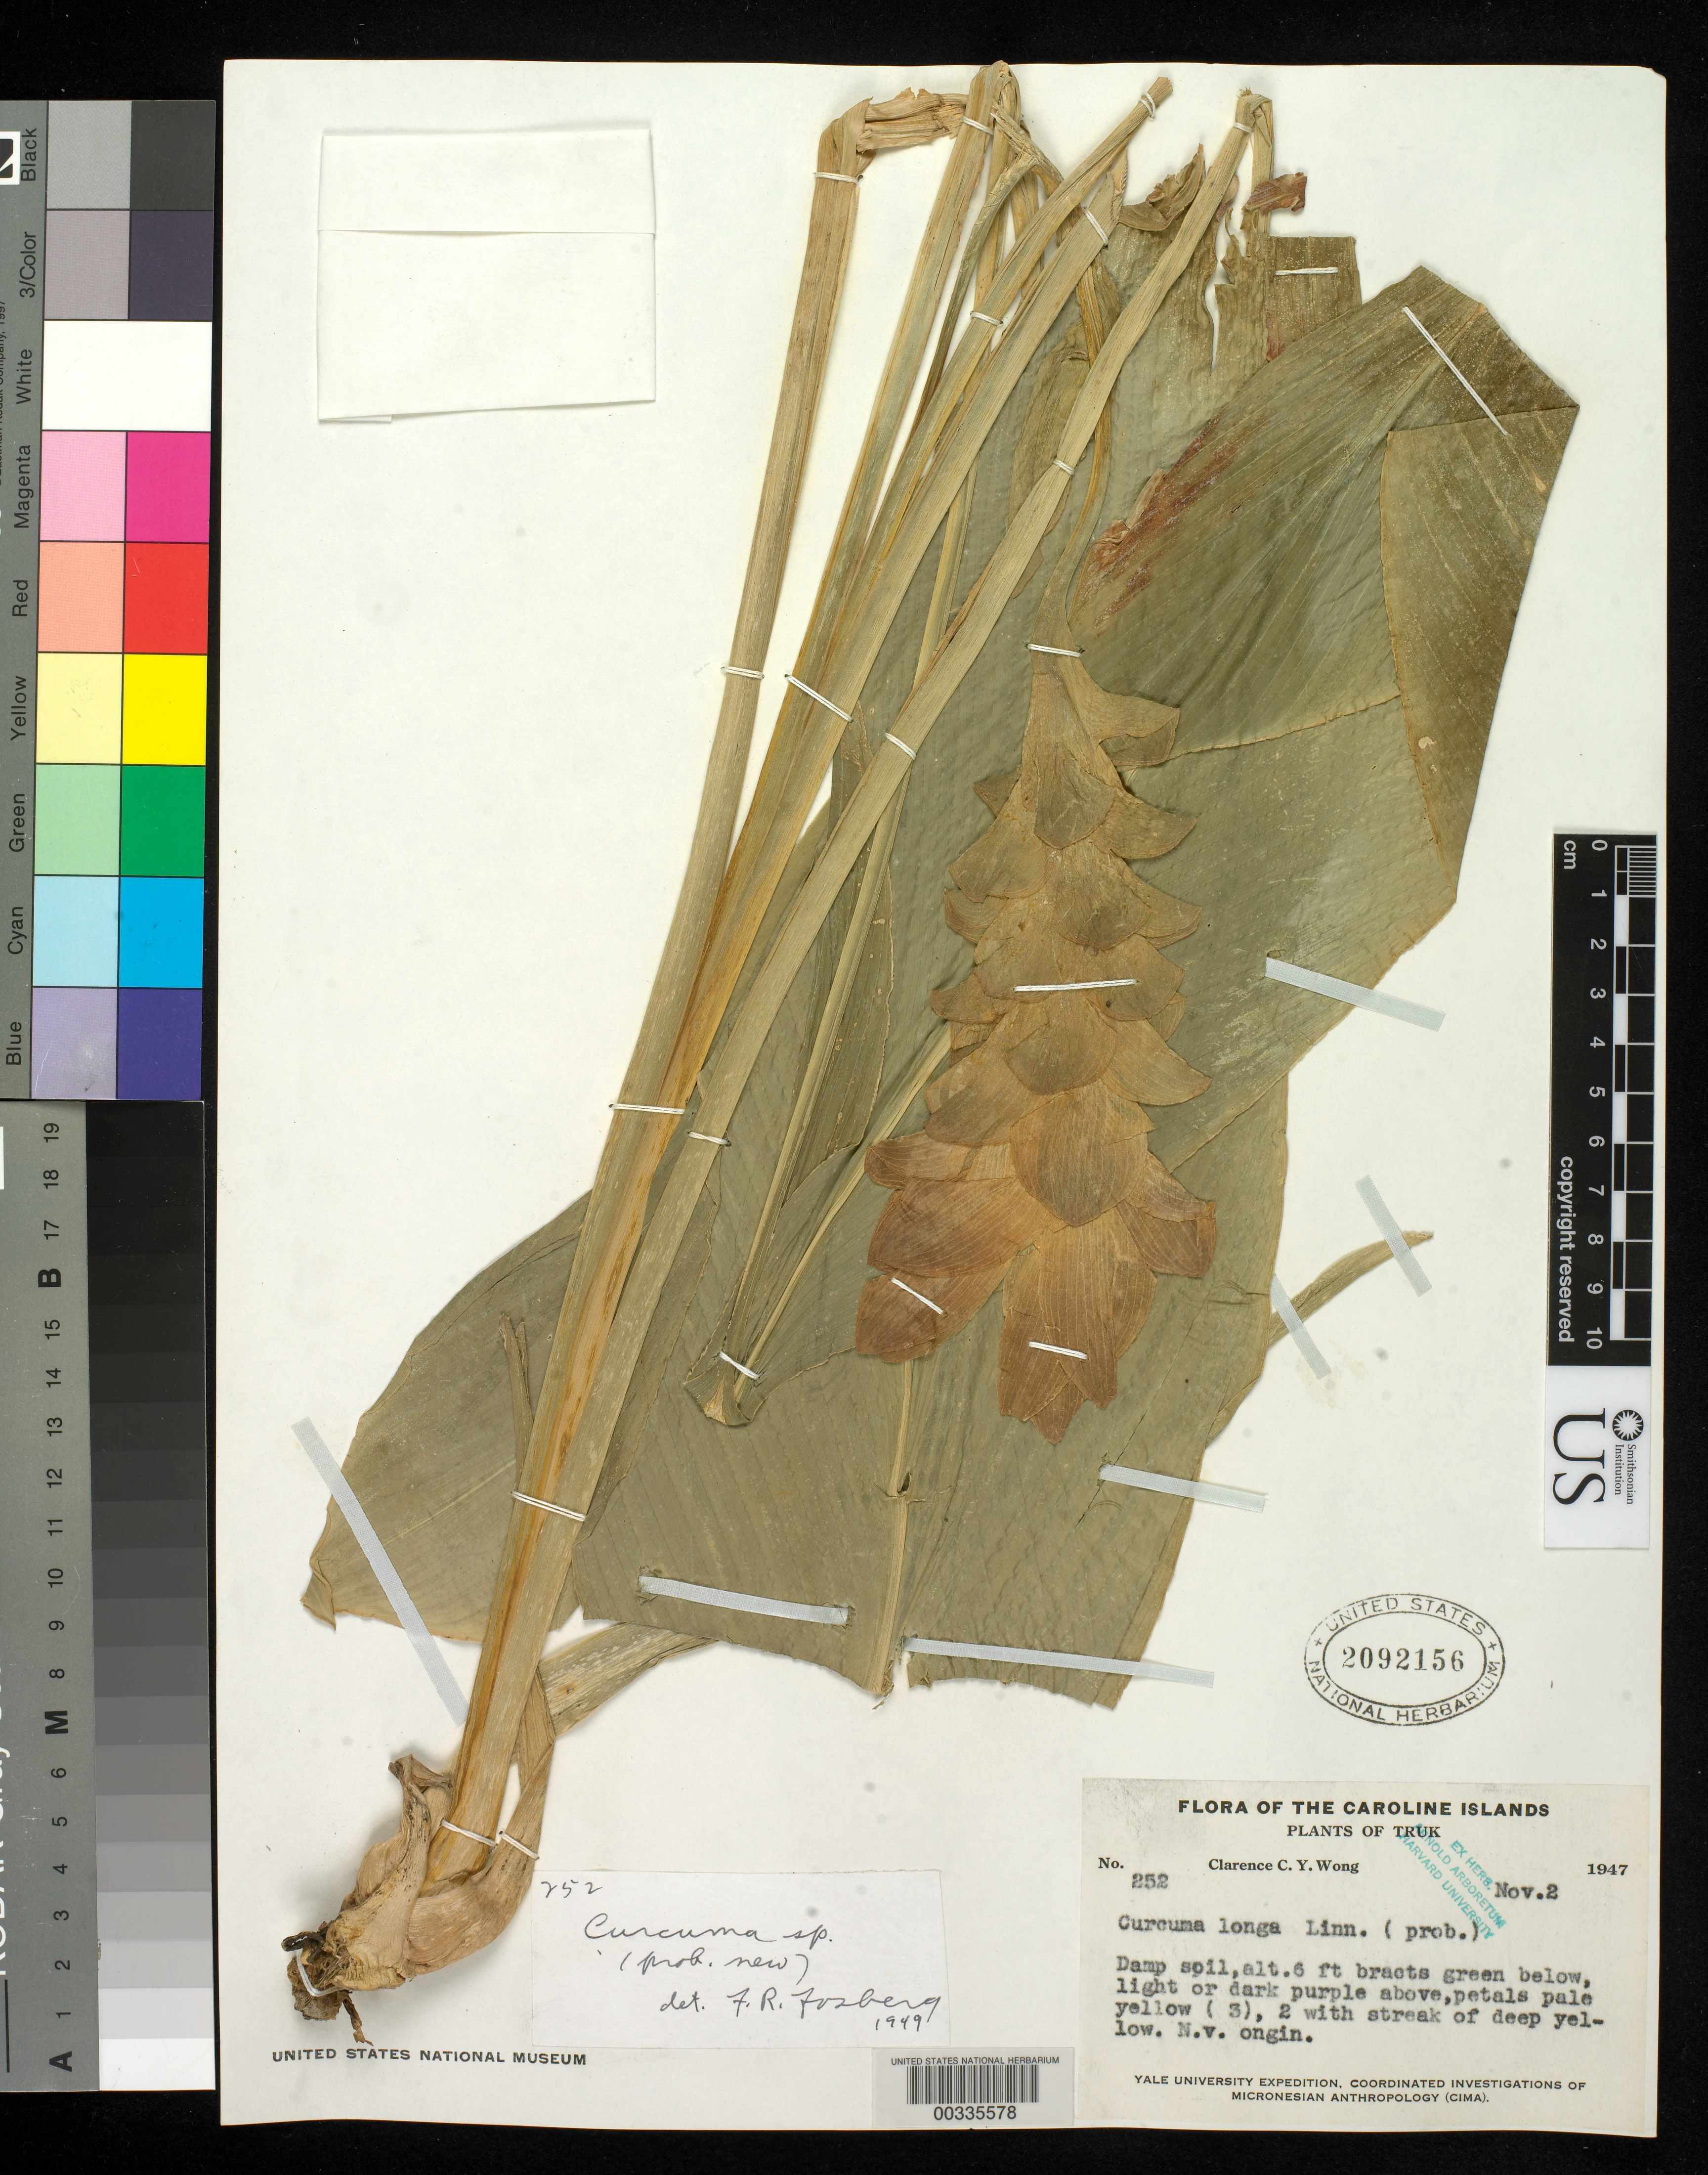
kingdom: Plantae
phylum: Tracheophyta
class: Liliopsida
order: Zingiberales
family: Zingiberaceae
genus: Curcuma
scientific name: Curcuma sp.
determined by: Fosberg, F. R.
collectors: C. Y. C. Wong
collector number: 252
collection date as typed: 02 Nov 1947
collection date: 1947-11-02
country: Micronesia, Federated States of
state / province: Truk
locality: plants of Truk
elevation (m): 2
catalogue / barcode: US 2092156